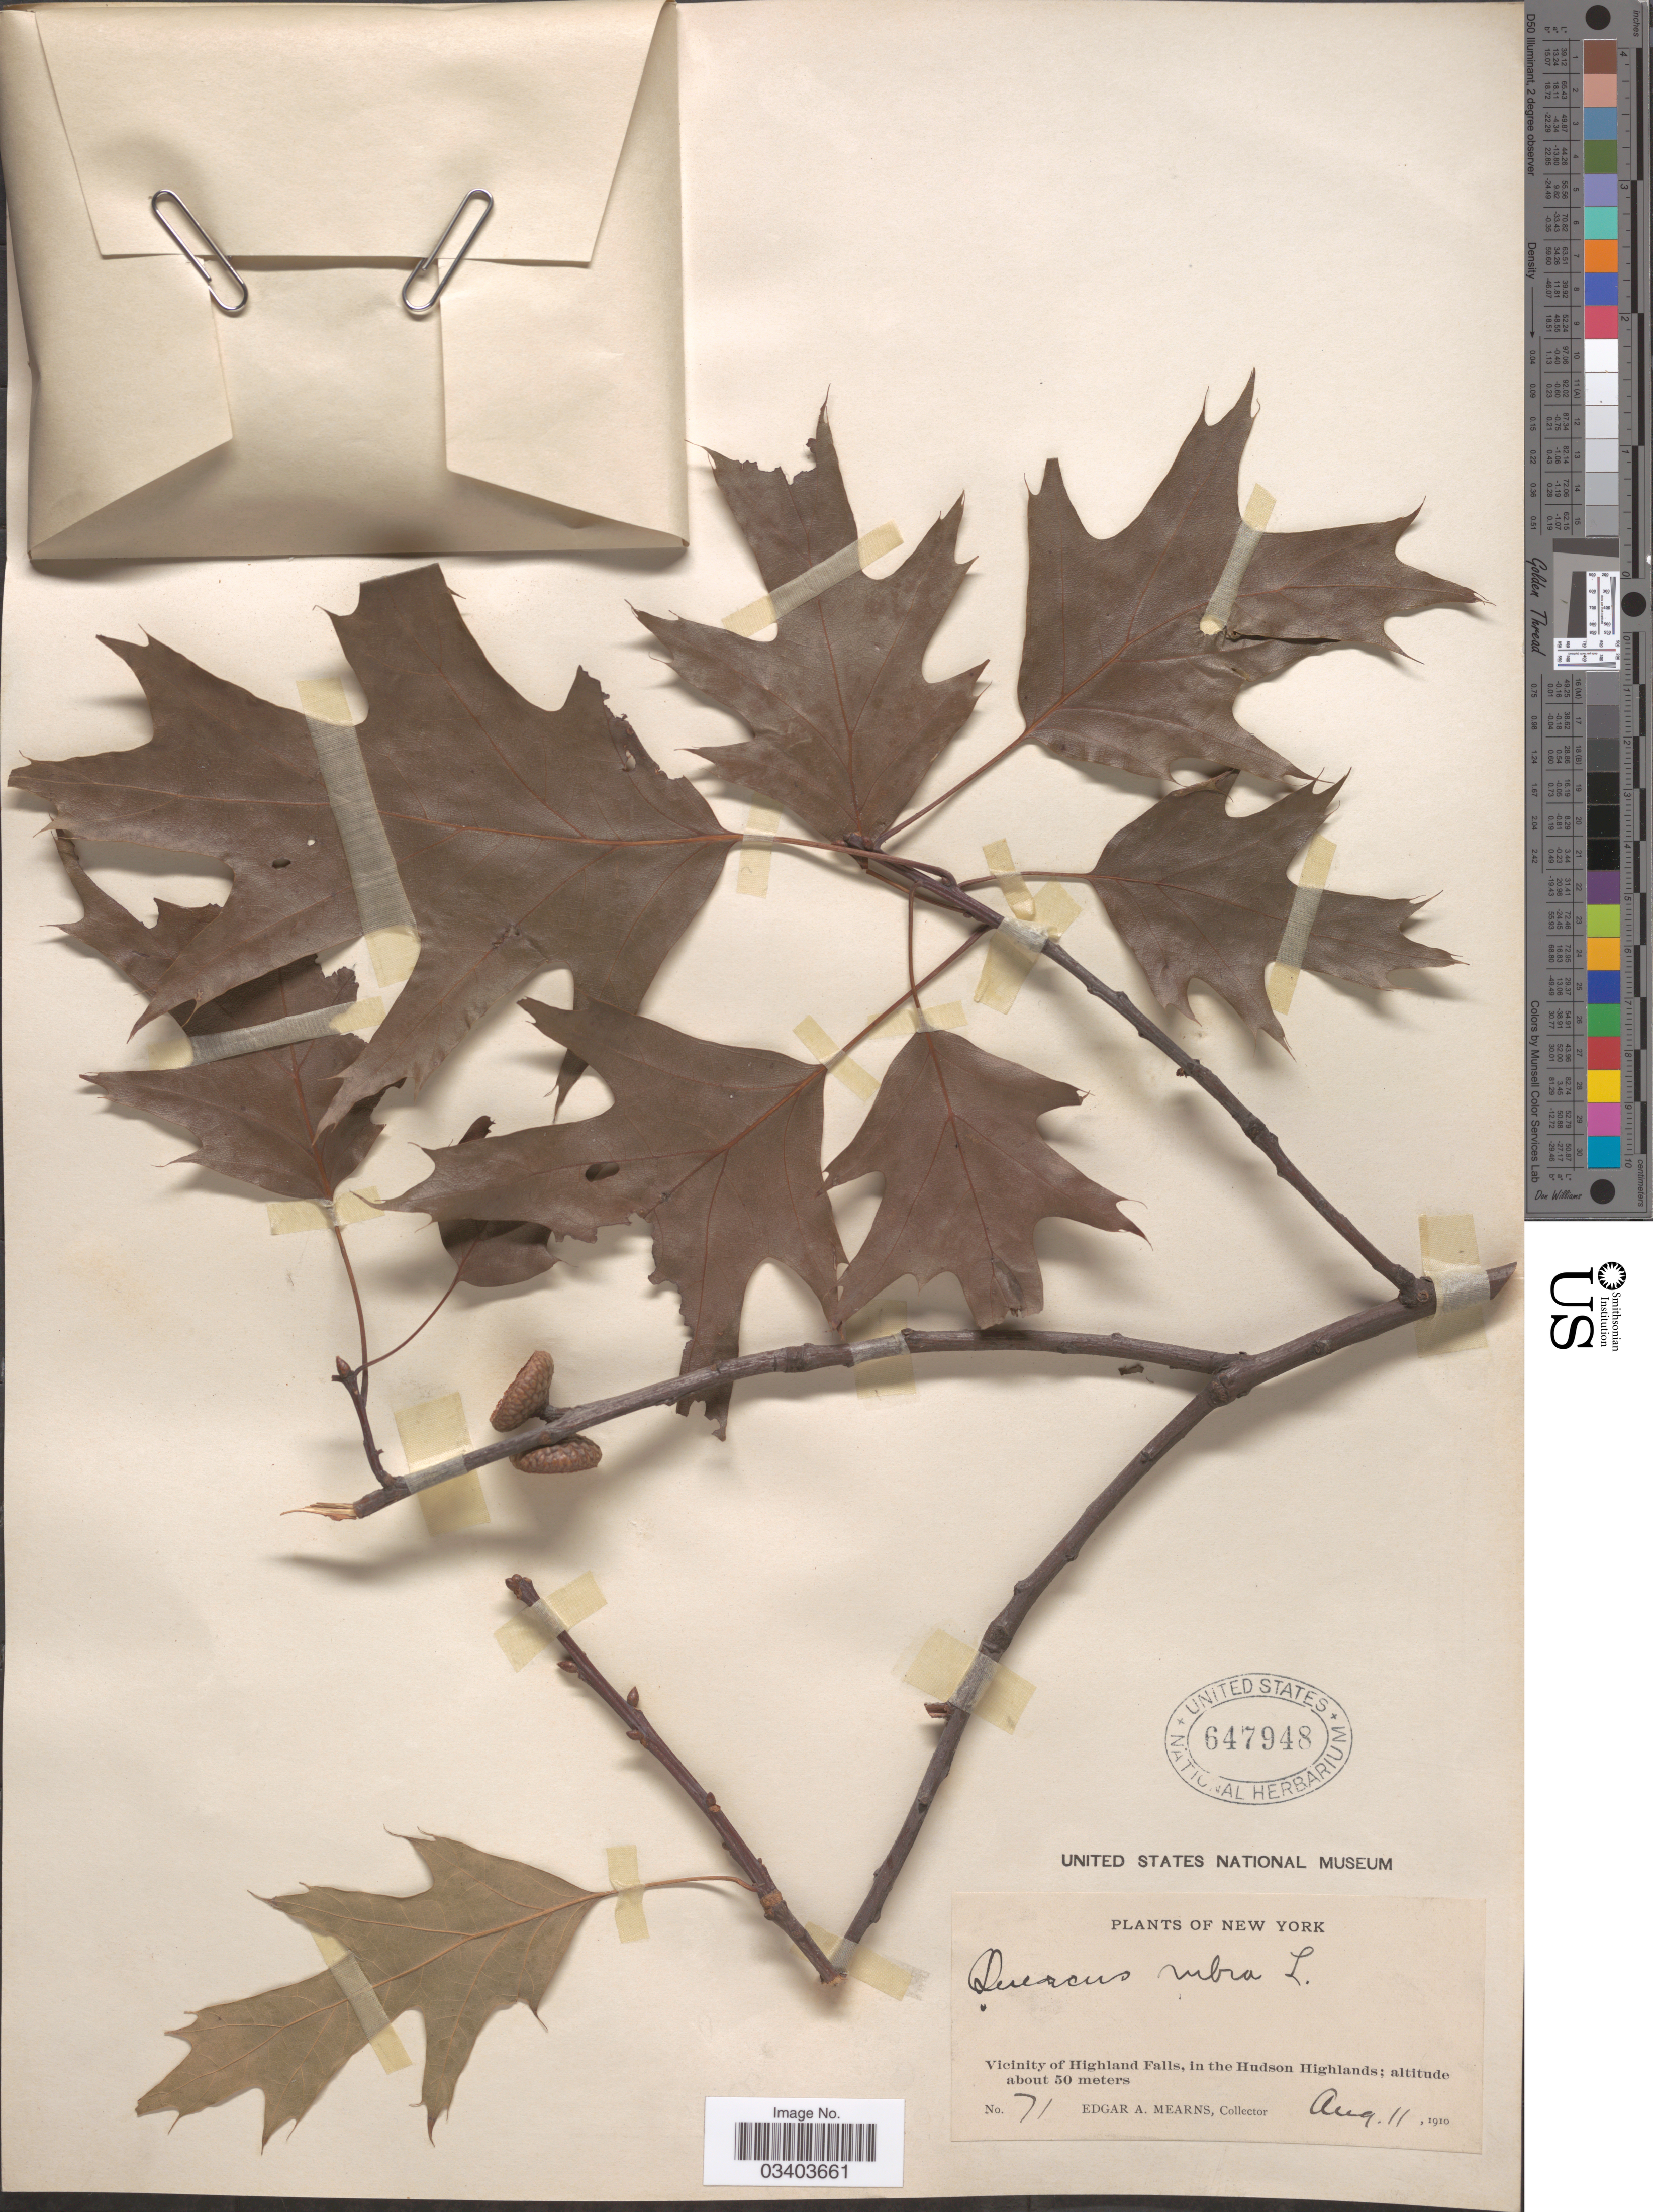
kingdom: Plantae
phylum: Tracheophyta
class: Magnoliopsida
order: Fagales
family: Fagaceae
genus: Quercus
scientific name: Quercus borealis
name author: F. Michx.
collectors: E. A. Mearns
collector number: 71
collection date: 1910-08-11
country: United States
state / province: New York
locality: Vicinity of Highland Falls, in the Hudson Highlands.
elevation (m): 50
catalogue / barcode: US 647948